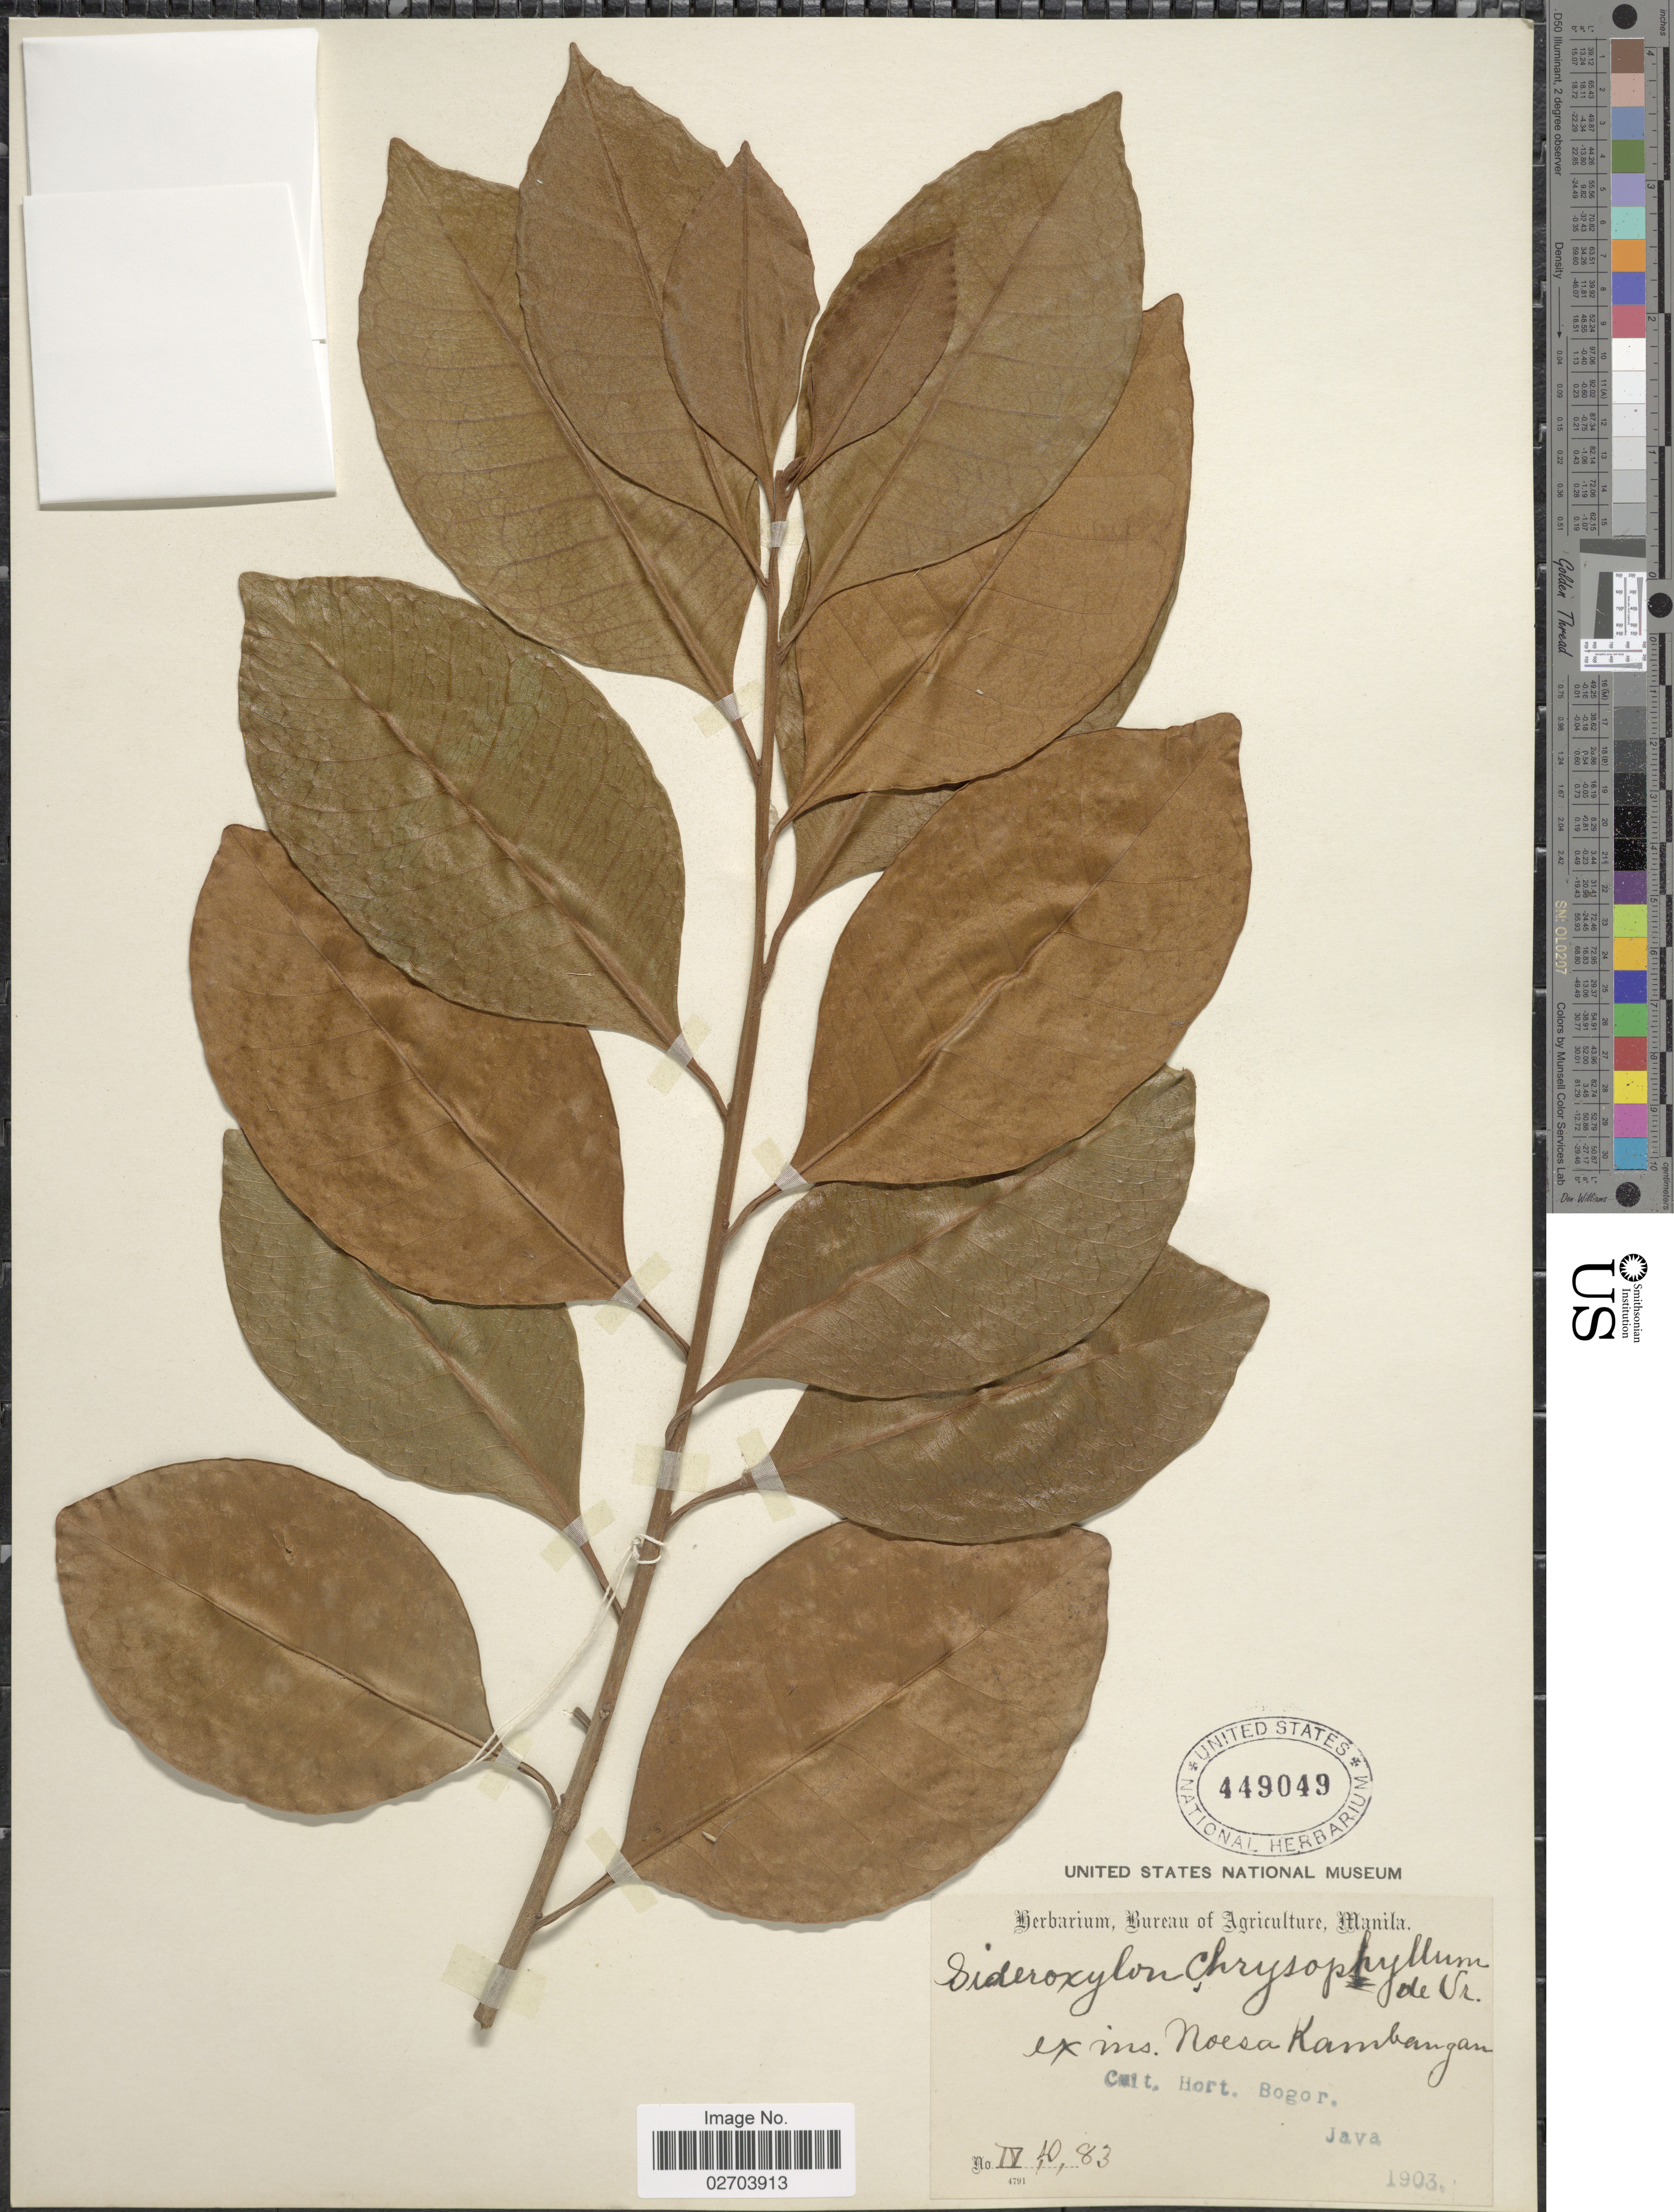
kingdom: Plantae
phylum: Tracheophyta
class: Magnoliopsida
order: Ericales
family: Sapotaceae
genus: Sideroxylon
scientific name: Sideroxylon chrysophyllum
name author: de Vriese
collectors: ex Herb. Bur. Agric. Manila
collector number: IV, 10, 83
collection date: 1903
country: Indonesia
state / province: Java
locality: Cult. Hort. Bogor, Java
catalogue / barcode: US 449049